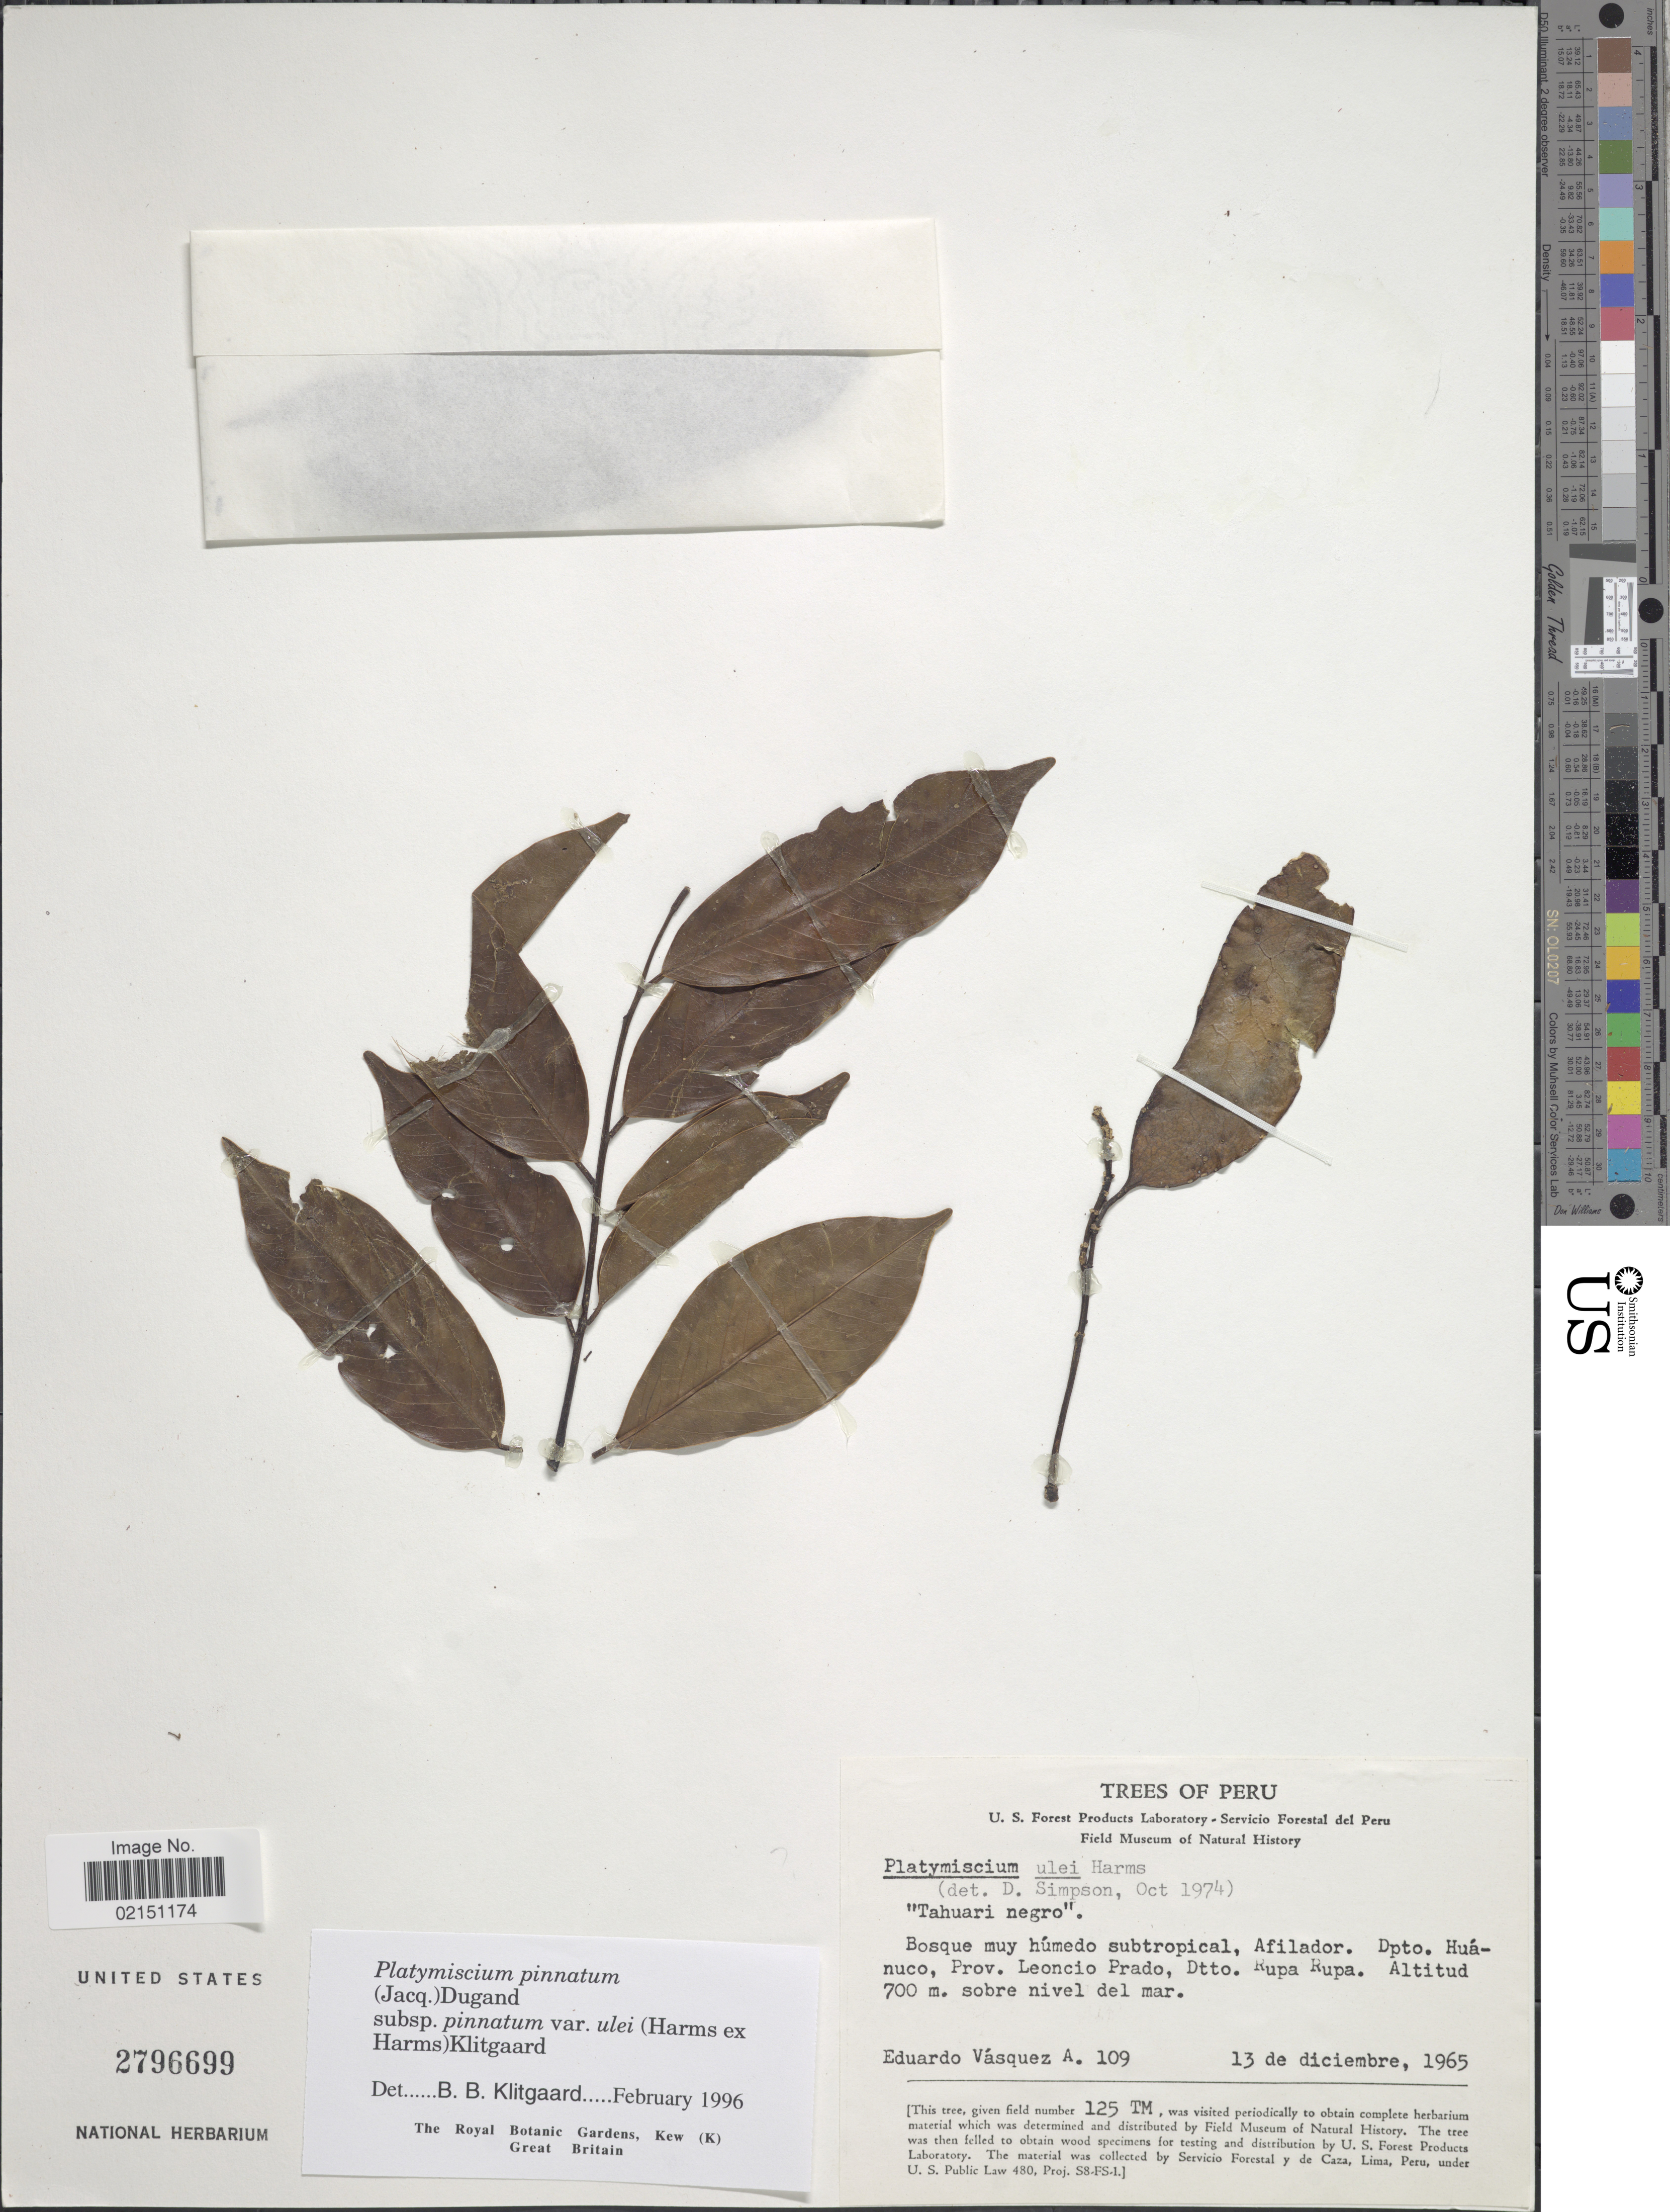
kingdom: Plantae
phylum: Tracheophyta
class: Magnoliopsida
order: Fabales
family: Fabaceae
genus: Platymiscium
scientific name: Platymiscium pinnatum var. ulei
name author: (Harms) Klitg.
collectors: E. Vasquez A.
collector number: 109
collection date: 1965-12-13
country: Peru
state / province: Huánuco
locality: Prov. Leoncio Prado, Dtto. Rupa Rupa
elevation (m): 700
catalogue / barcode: US 2796699